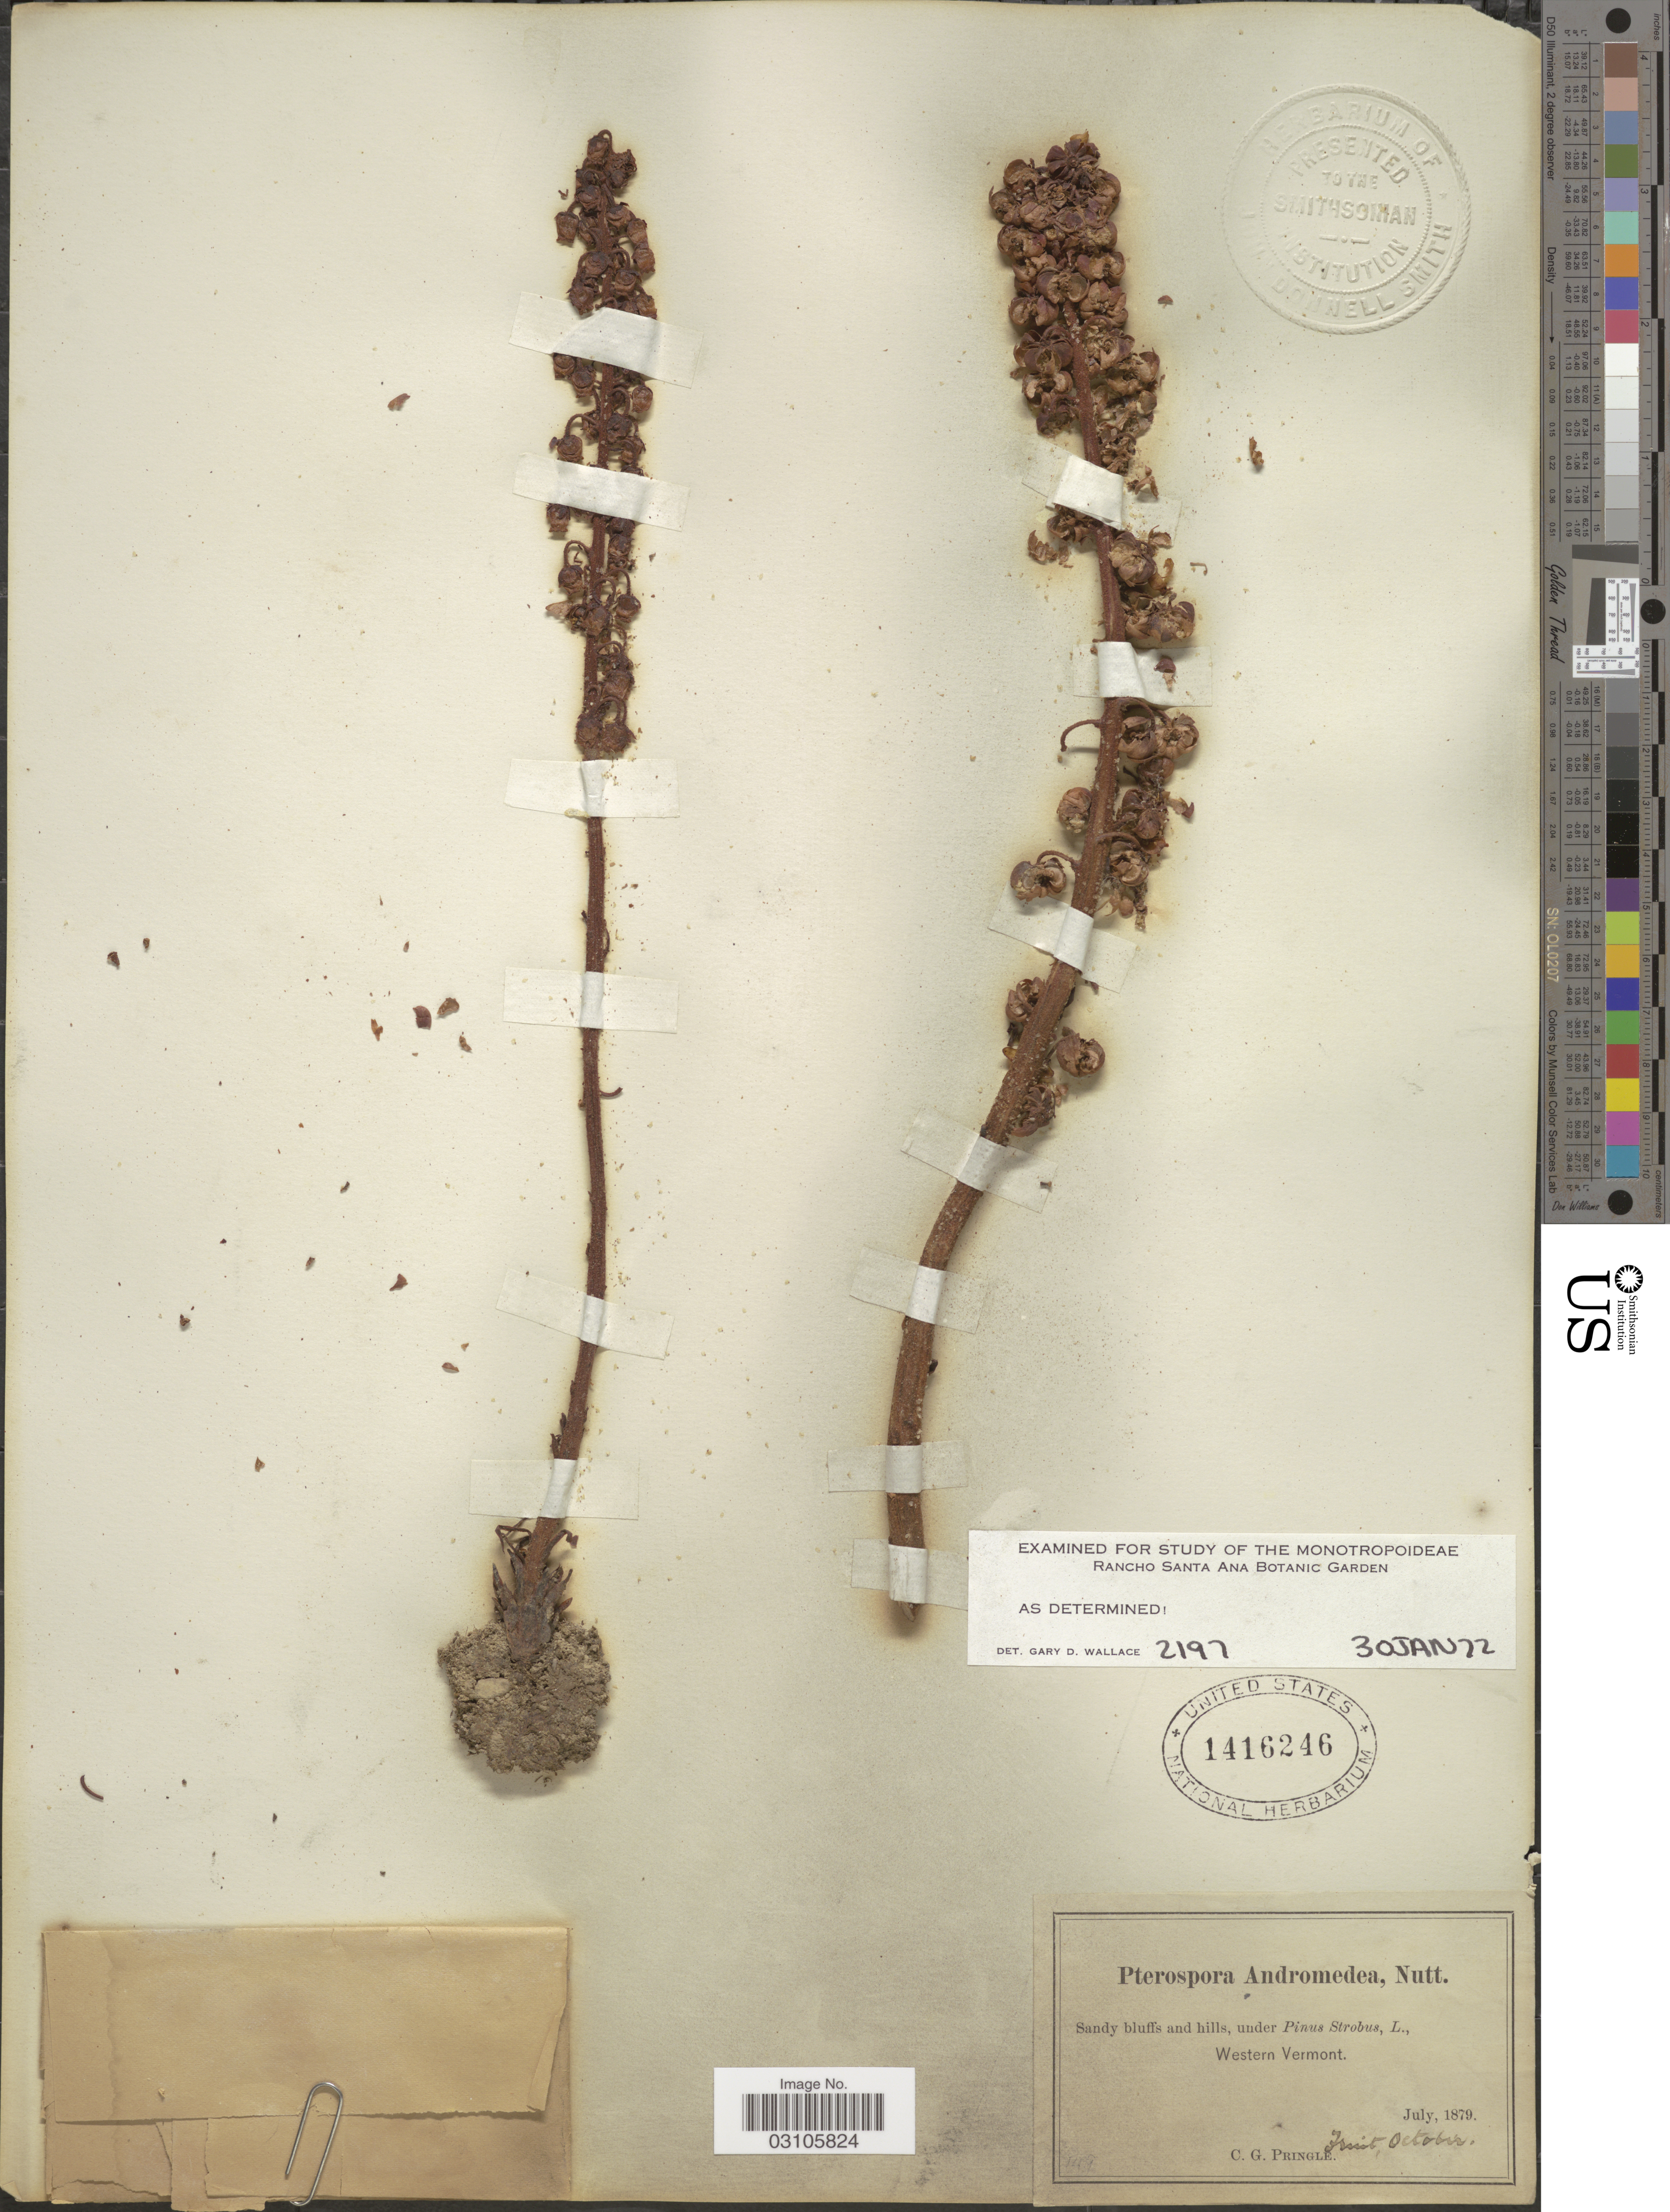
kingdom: Plantae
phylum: Tracheophyta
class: Magnoliopsida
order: Ericales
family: Ericaceae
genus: Pterospora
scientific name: Pterospora andromedea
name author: Nutt.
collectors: C. G. Pringle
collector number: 149*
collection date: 1879-07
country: United States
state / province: Vermont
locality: Western Vermont.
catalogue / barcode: US 1416246